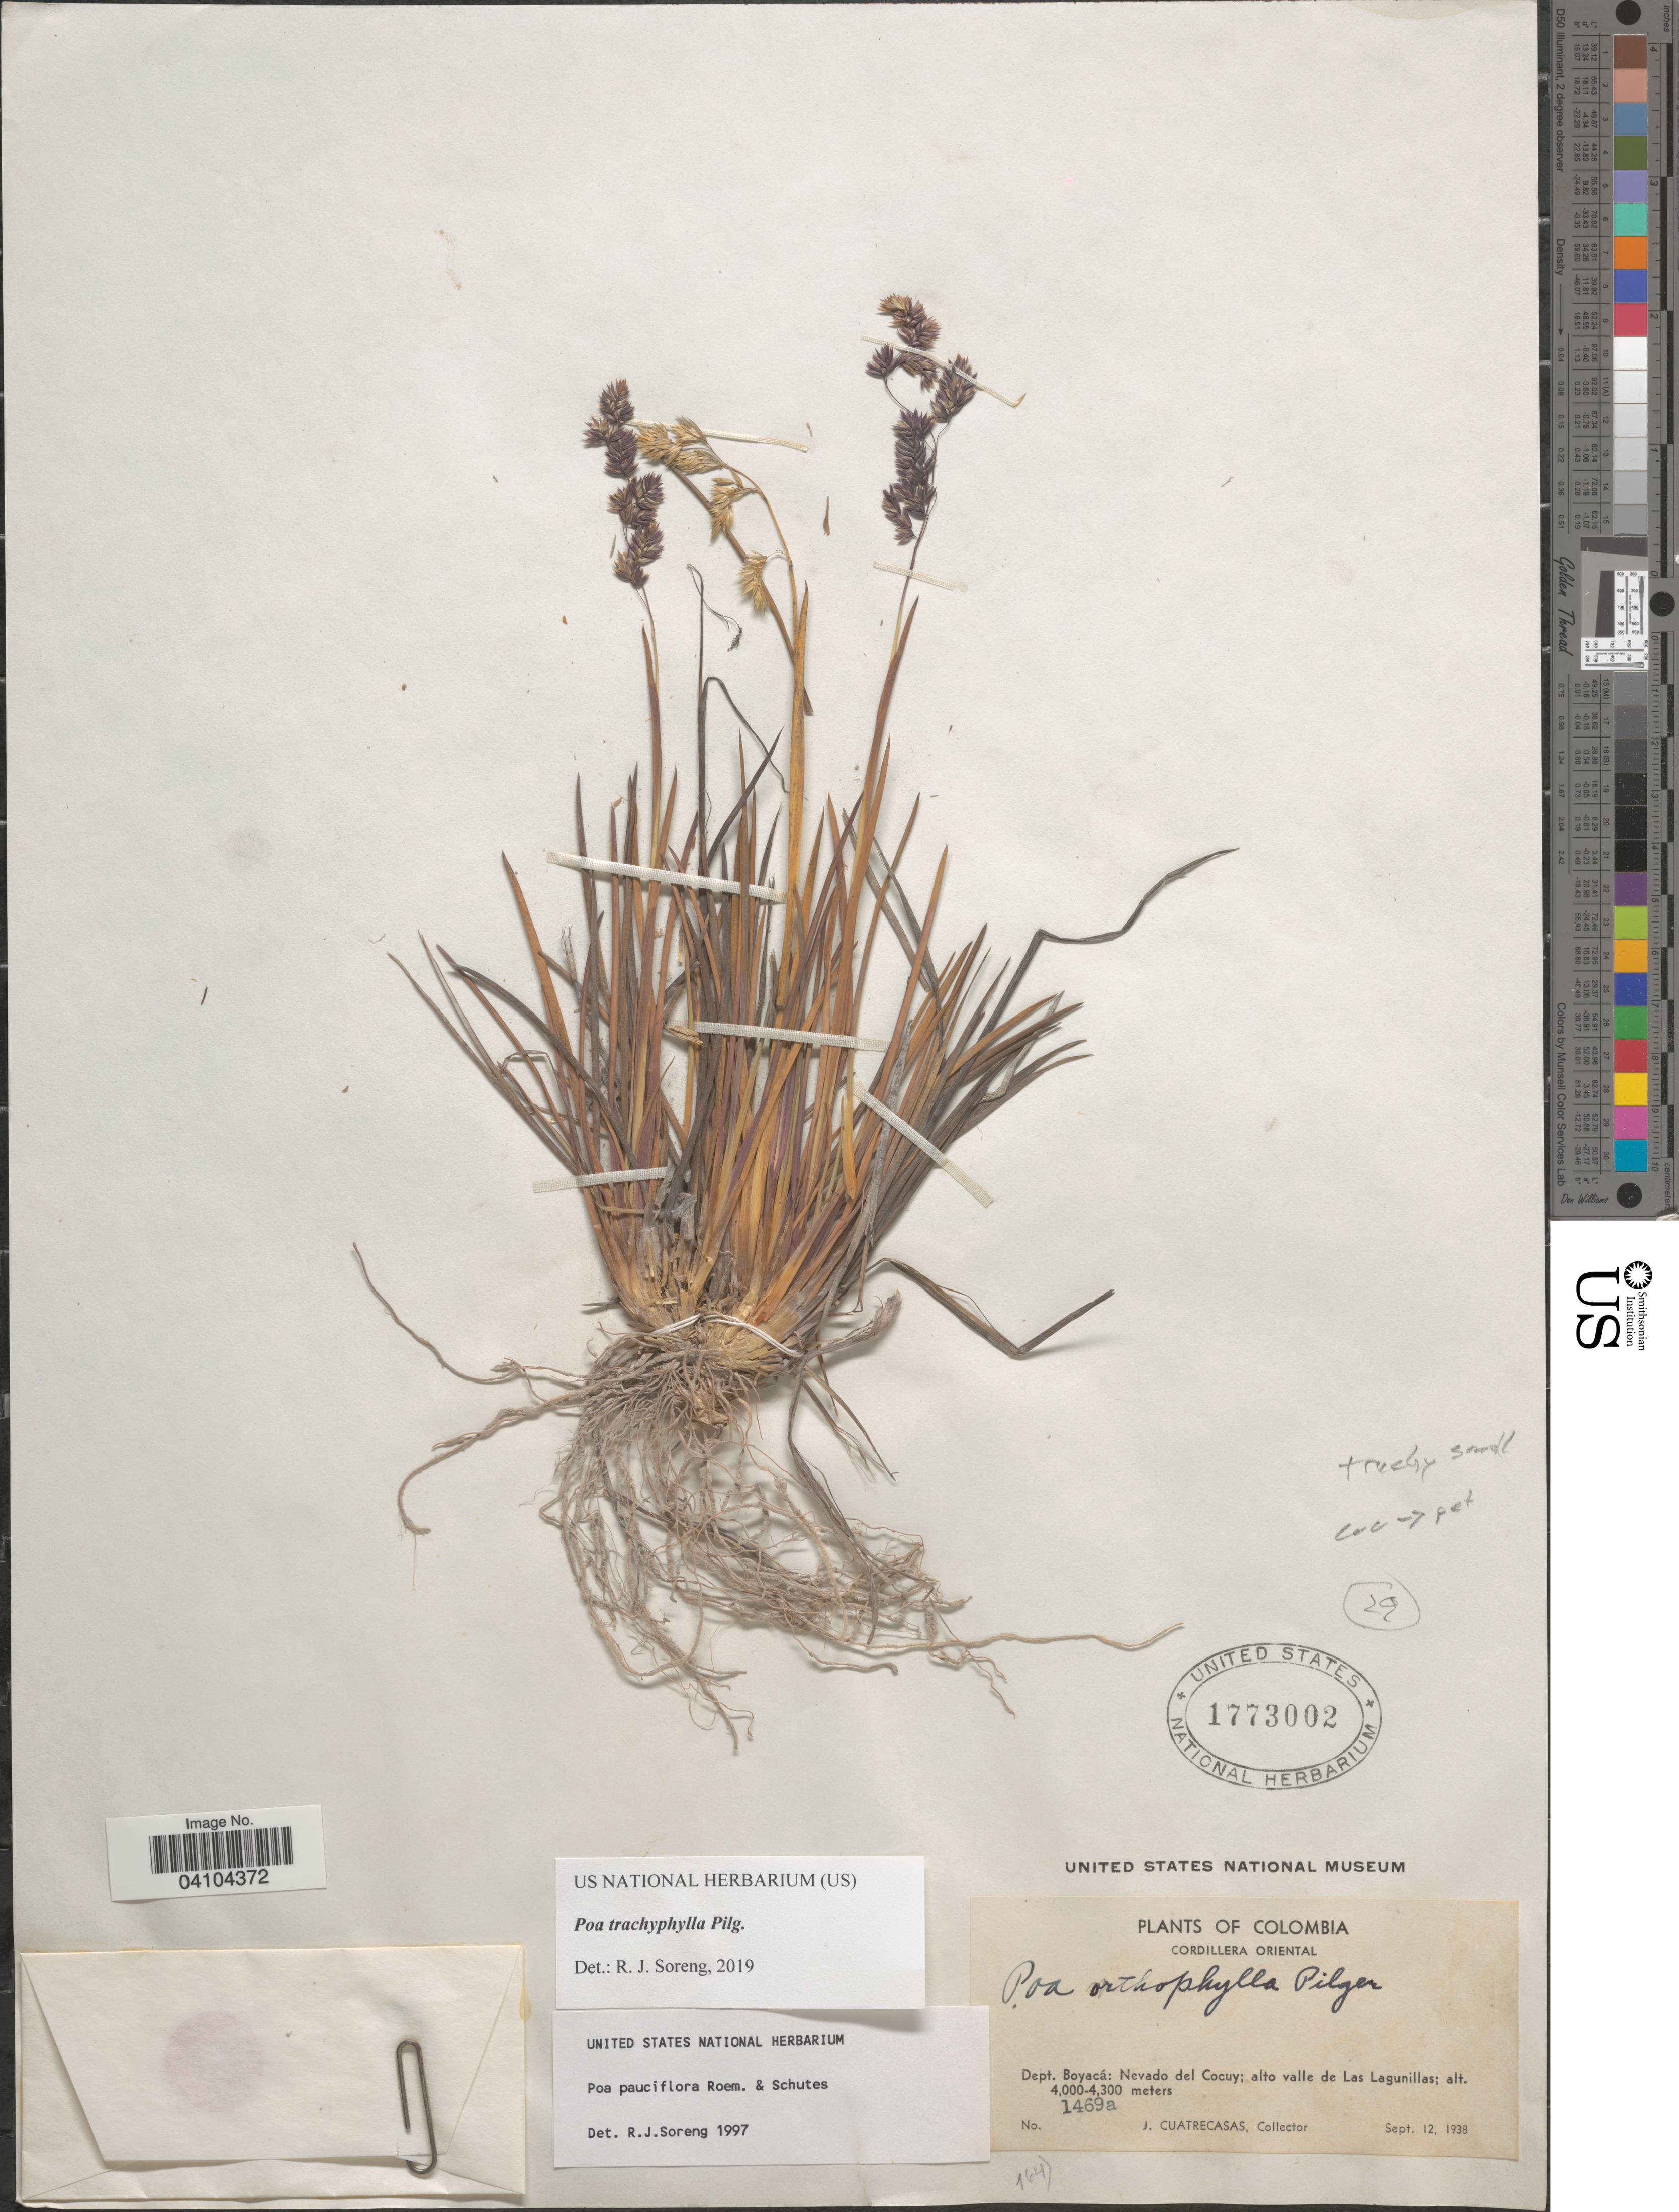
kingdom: Plantae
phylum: Tracheophyta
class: Liliopsida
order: Poales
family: Poaceae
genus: Poa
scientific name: Poa trachyphylla Hack., nom. illeg.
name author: Hack.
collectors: J. Cuatrecasas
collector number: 1469a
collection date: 1938-09-12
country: Colombia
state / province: Boyacá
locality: Cordillera Oriental. Dept. Boyacá: Nevado del Cocuy; alto valle de Las Lagunillas.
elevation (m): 4000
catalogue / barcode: US 1773002